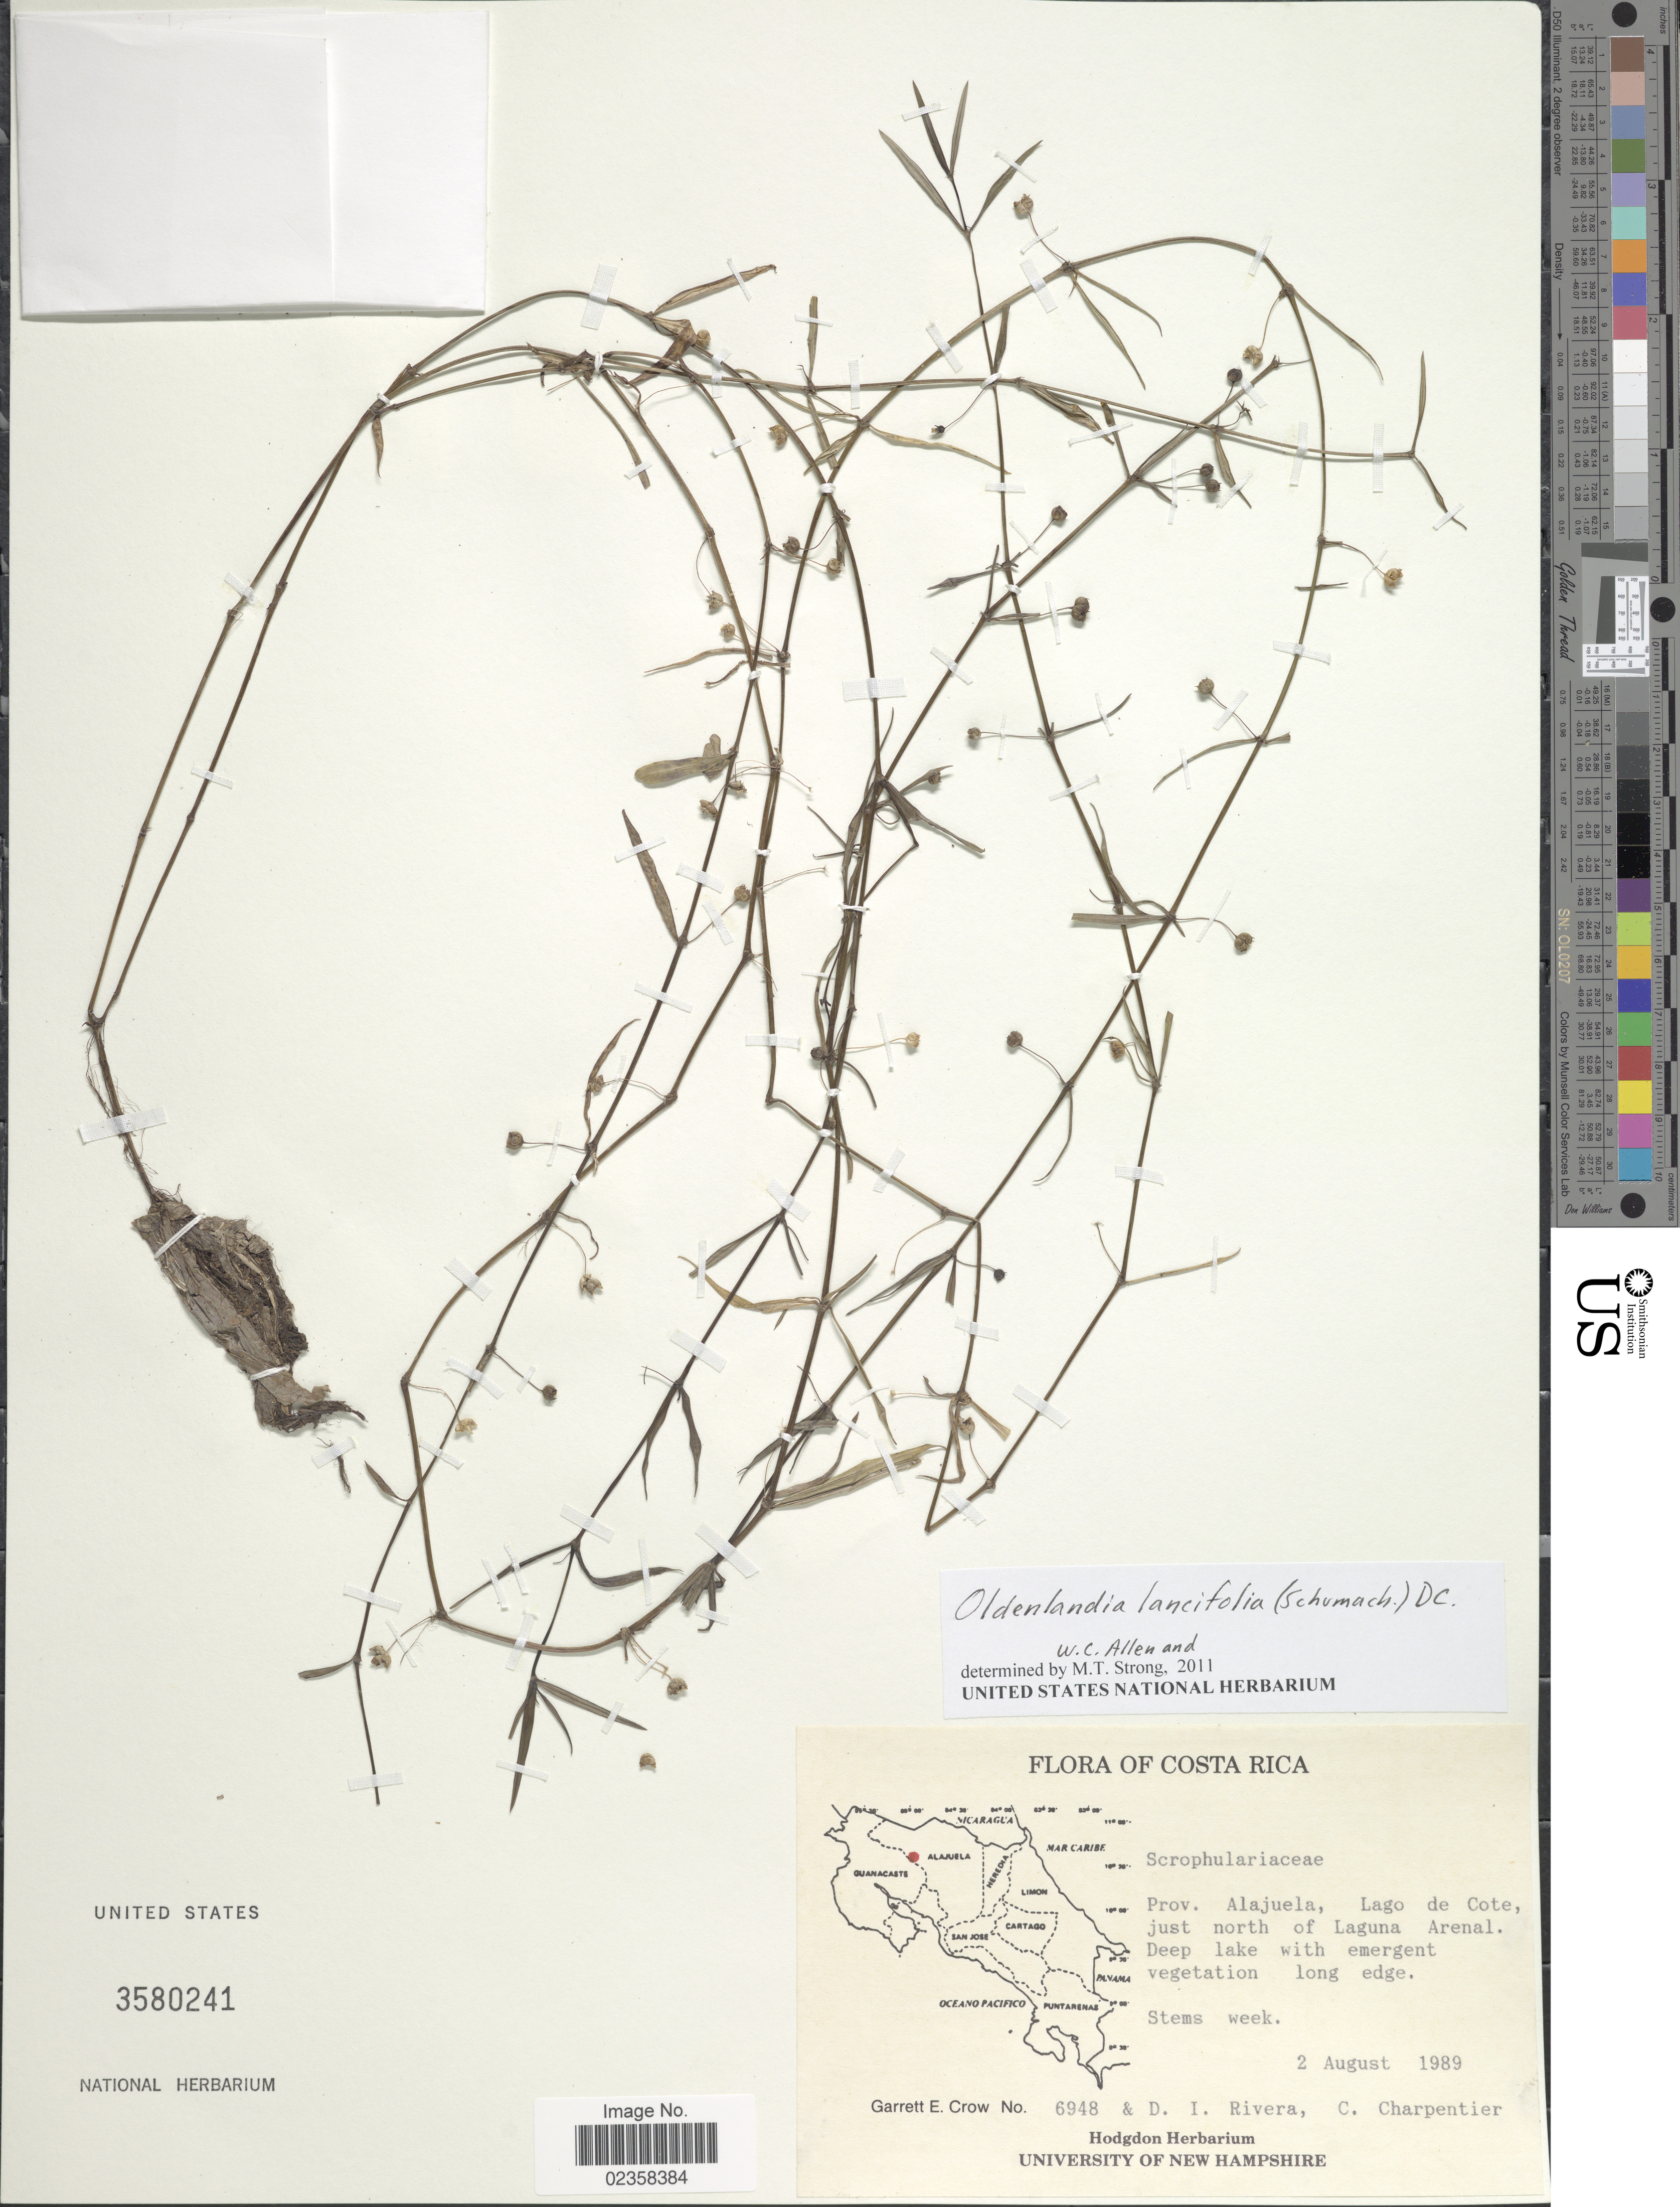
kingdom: Plantae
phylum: Tracheophyta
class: Magnoliopsida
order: Gentianales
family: Rubiaceae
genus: Oldenlandia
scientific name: Oldenlandia lancifolia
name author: (Schumach.) DC.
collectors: G. E. Crow, D. Rivera & C. Charpentier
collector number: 6948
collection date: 1989-08-02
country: Costa Rica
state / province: Alajuela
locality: Lago de Cote, just north of Laguna Arenal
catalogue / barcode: US 3580241